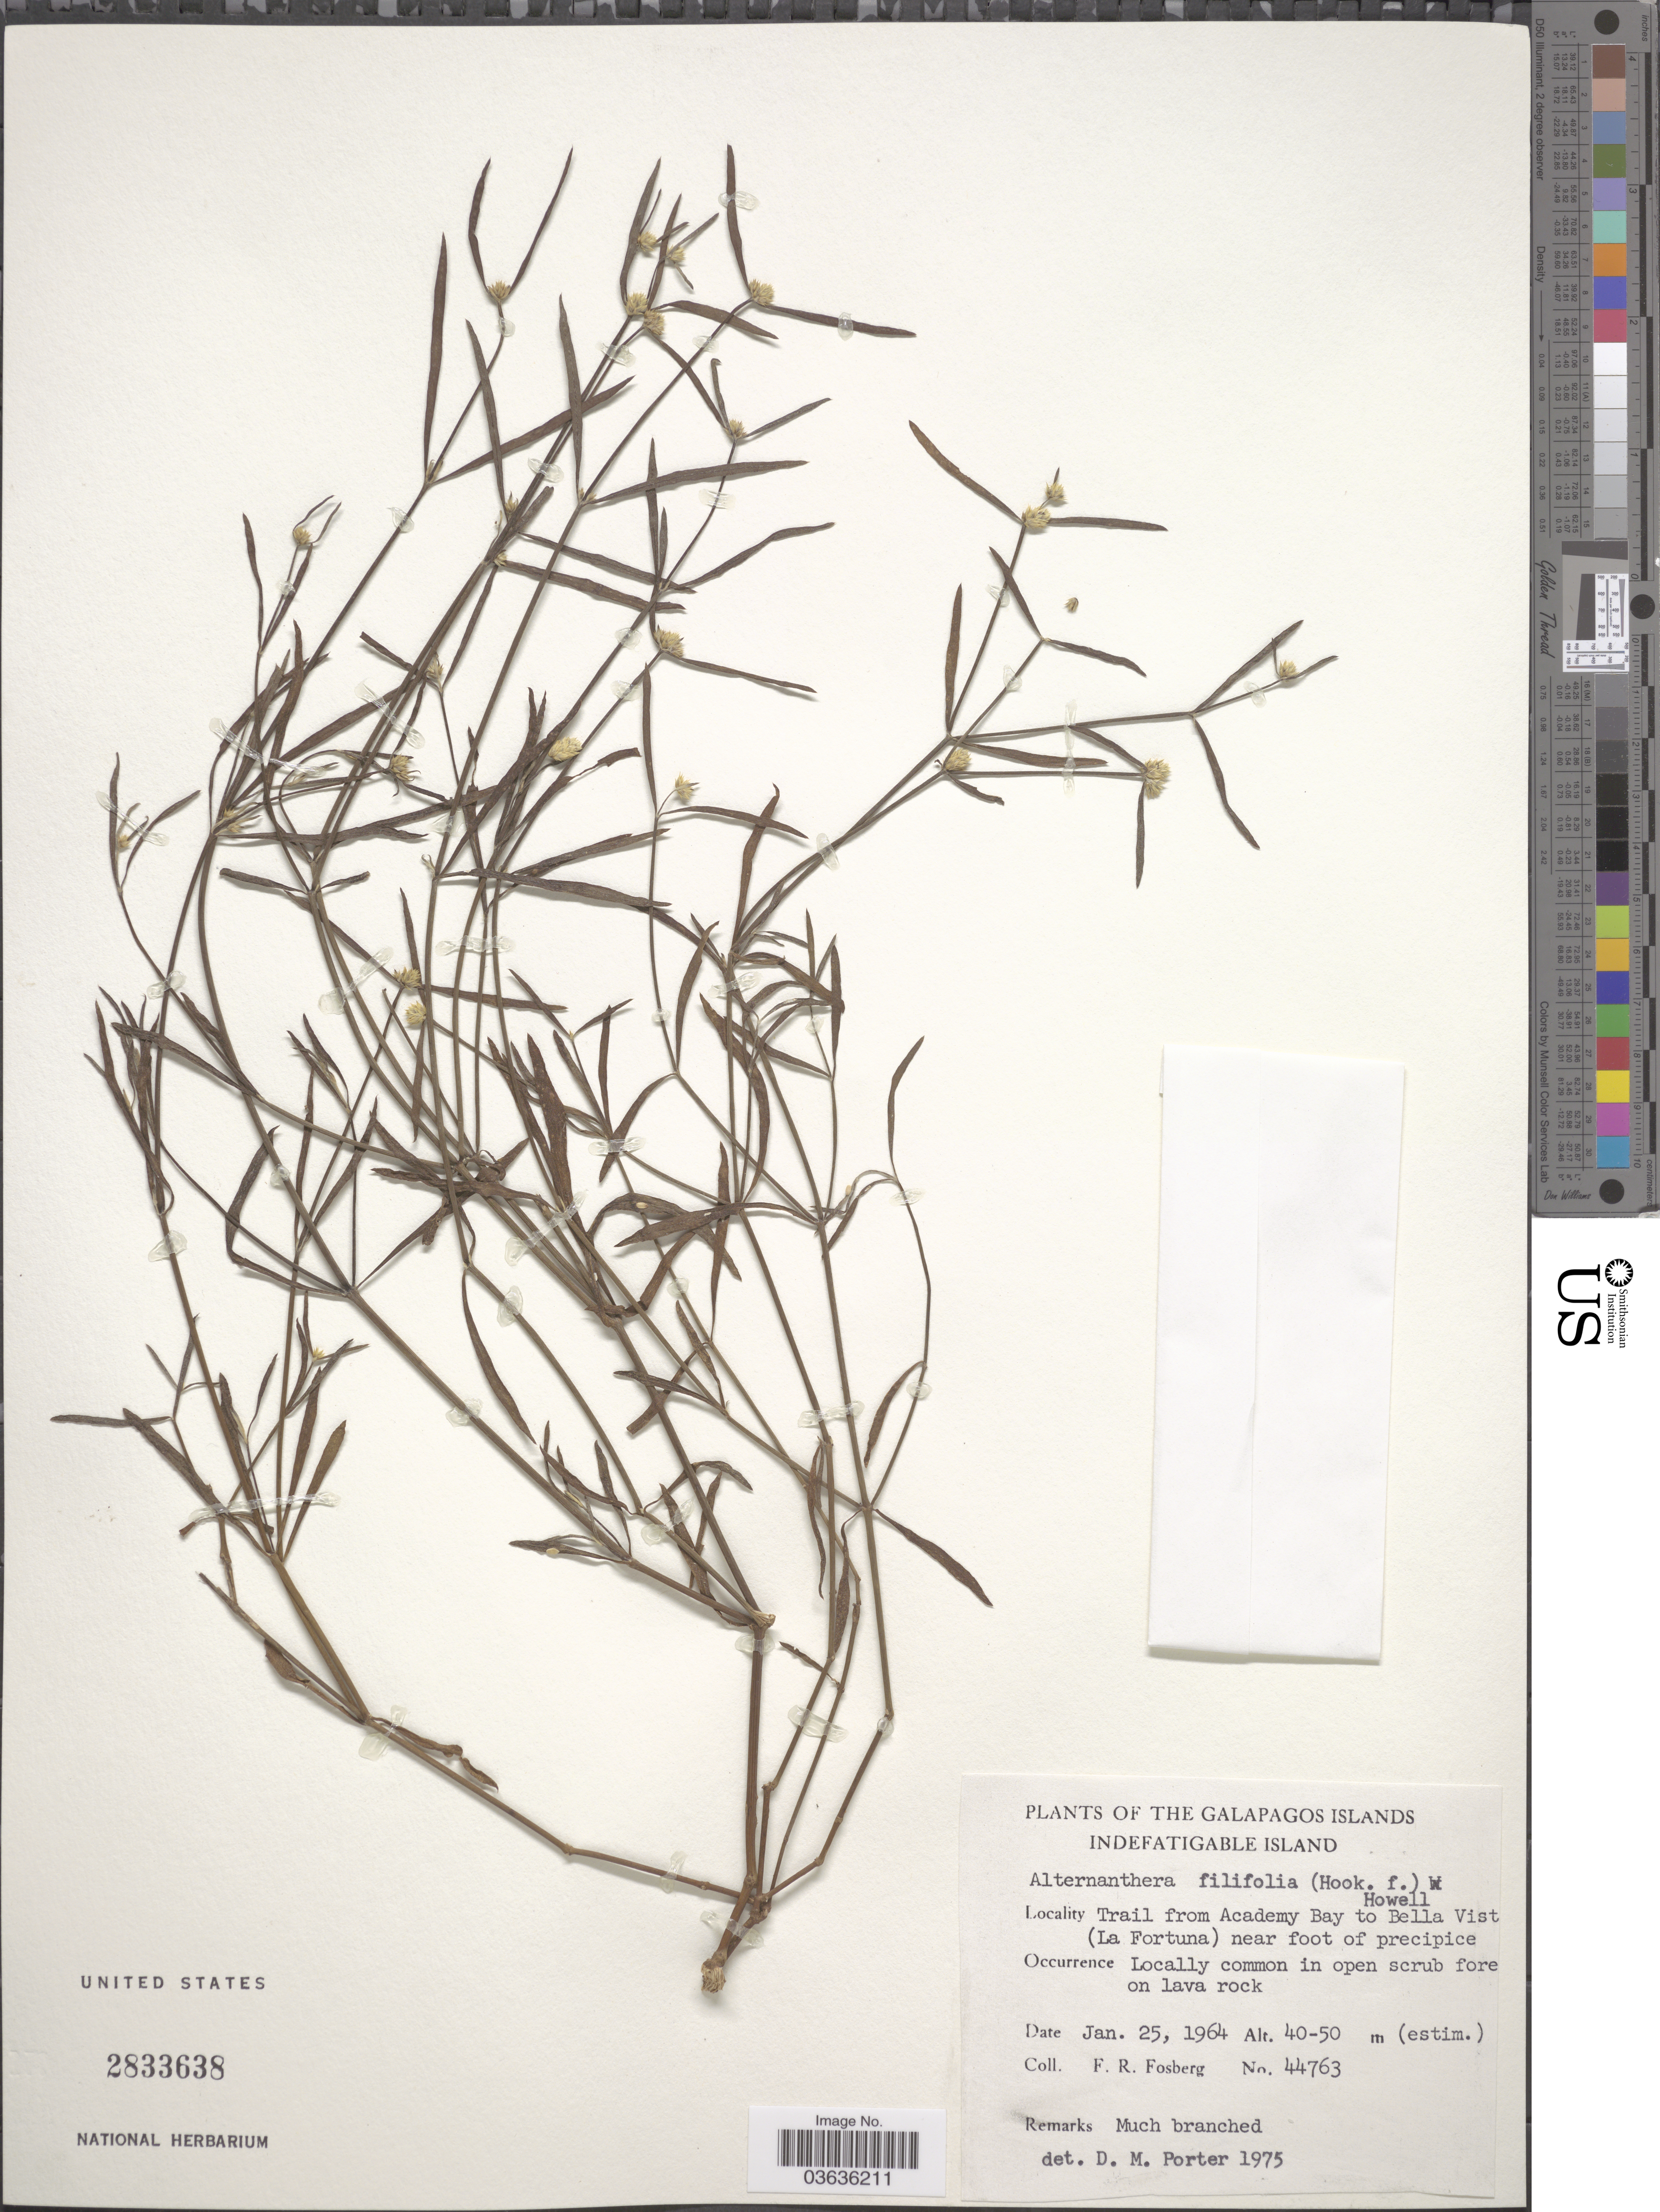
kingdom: Plantae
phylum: Tracheophyta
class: Magnoliopsida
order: Caryophyllales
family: Amaranthaceae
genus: Alternanthera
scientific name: Alternanthera filifolia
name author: (Hook. f.) J.T. Howell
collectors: F. R. Fosberg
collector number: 44763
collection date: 1964-01-25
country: Ecuador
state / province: Colón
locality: The Galapagos Islands. Indefatigable Island. Trail from Academy Bay to Bella Vist (La Fortuna) near foot of precipice.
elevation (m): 40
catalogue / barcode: US 2833638